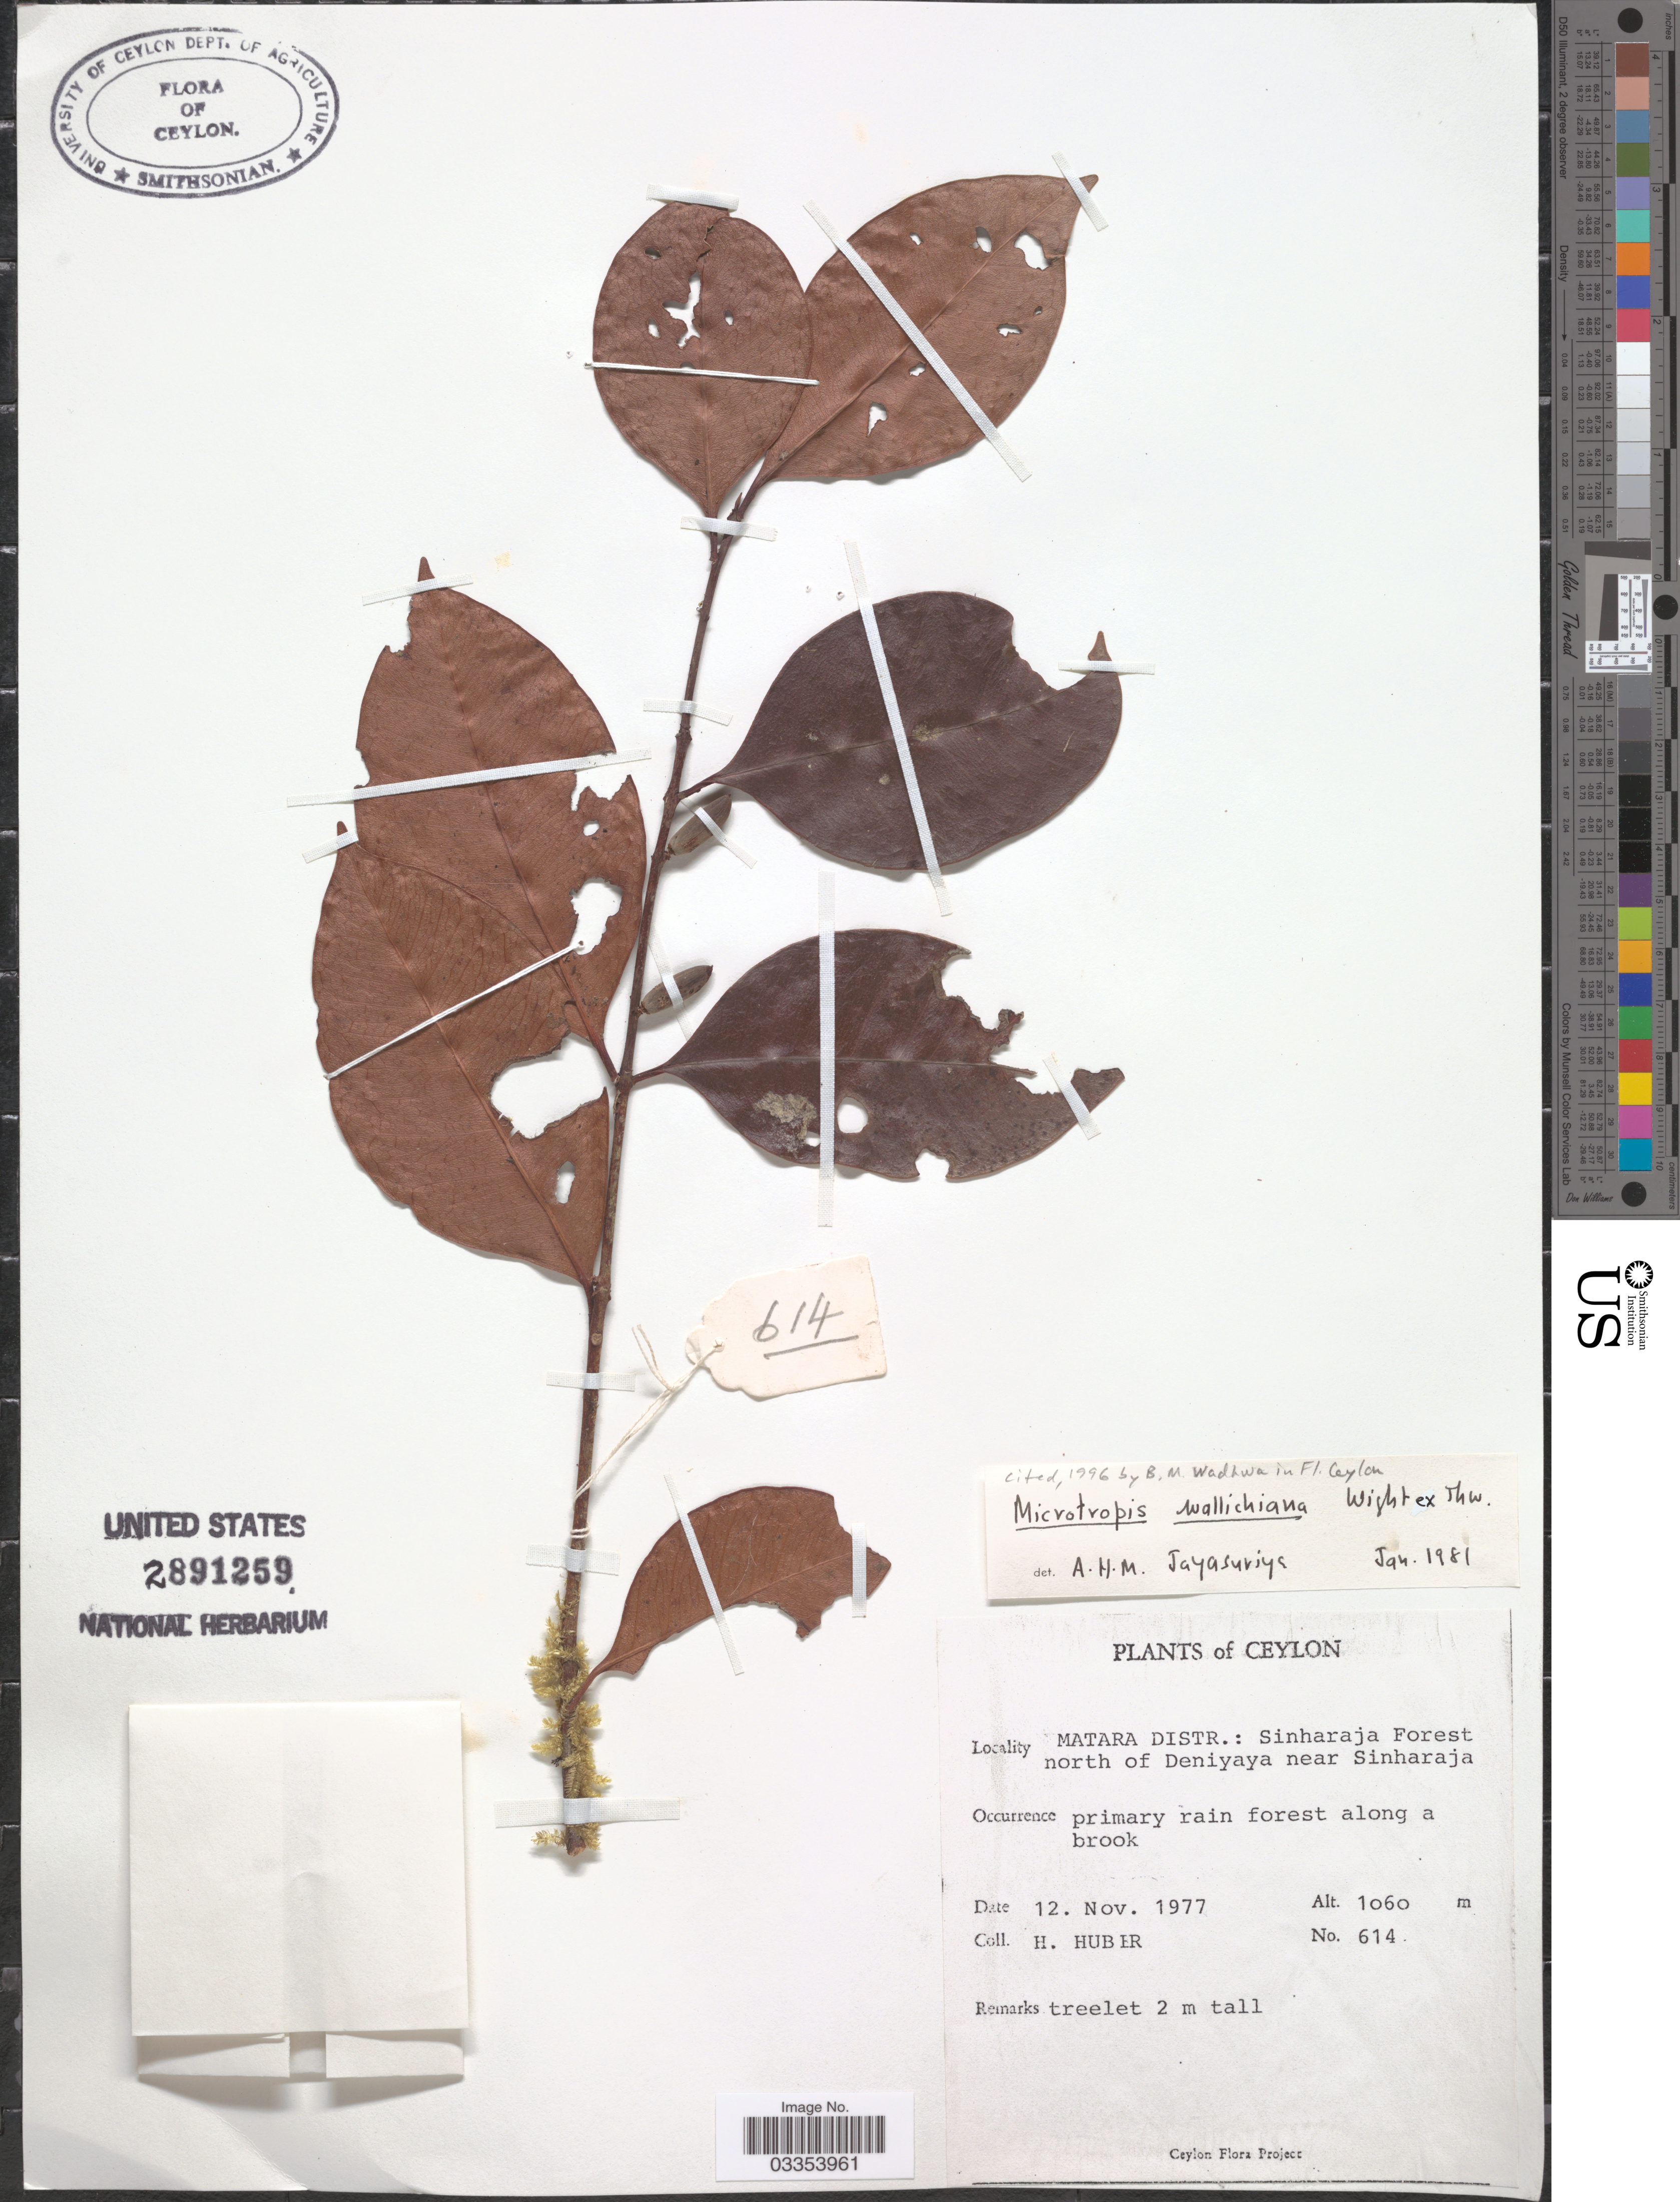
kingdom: Plantae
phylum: Tracheophyta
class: Magnoliopsida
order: Celastrales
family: Celastraceae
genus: Microtropis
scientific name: Microtropis wallichiana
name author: Wight in Thwaites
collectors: H. Huber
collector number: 614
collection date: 1977-11-12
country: Sri Lanka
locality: Ceylon. Matara Distr.: Sinharaja forest north of Deniyaya near Sinharaja.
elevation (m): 1060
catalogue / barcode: US 2891259